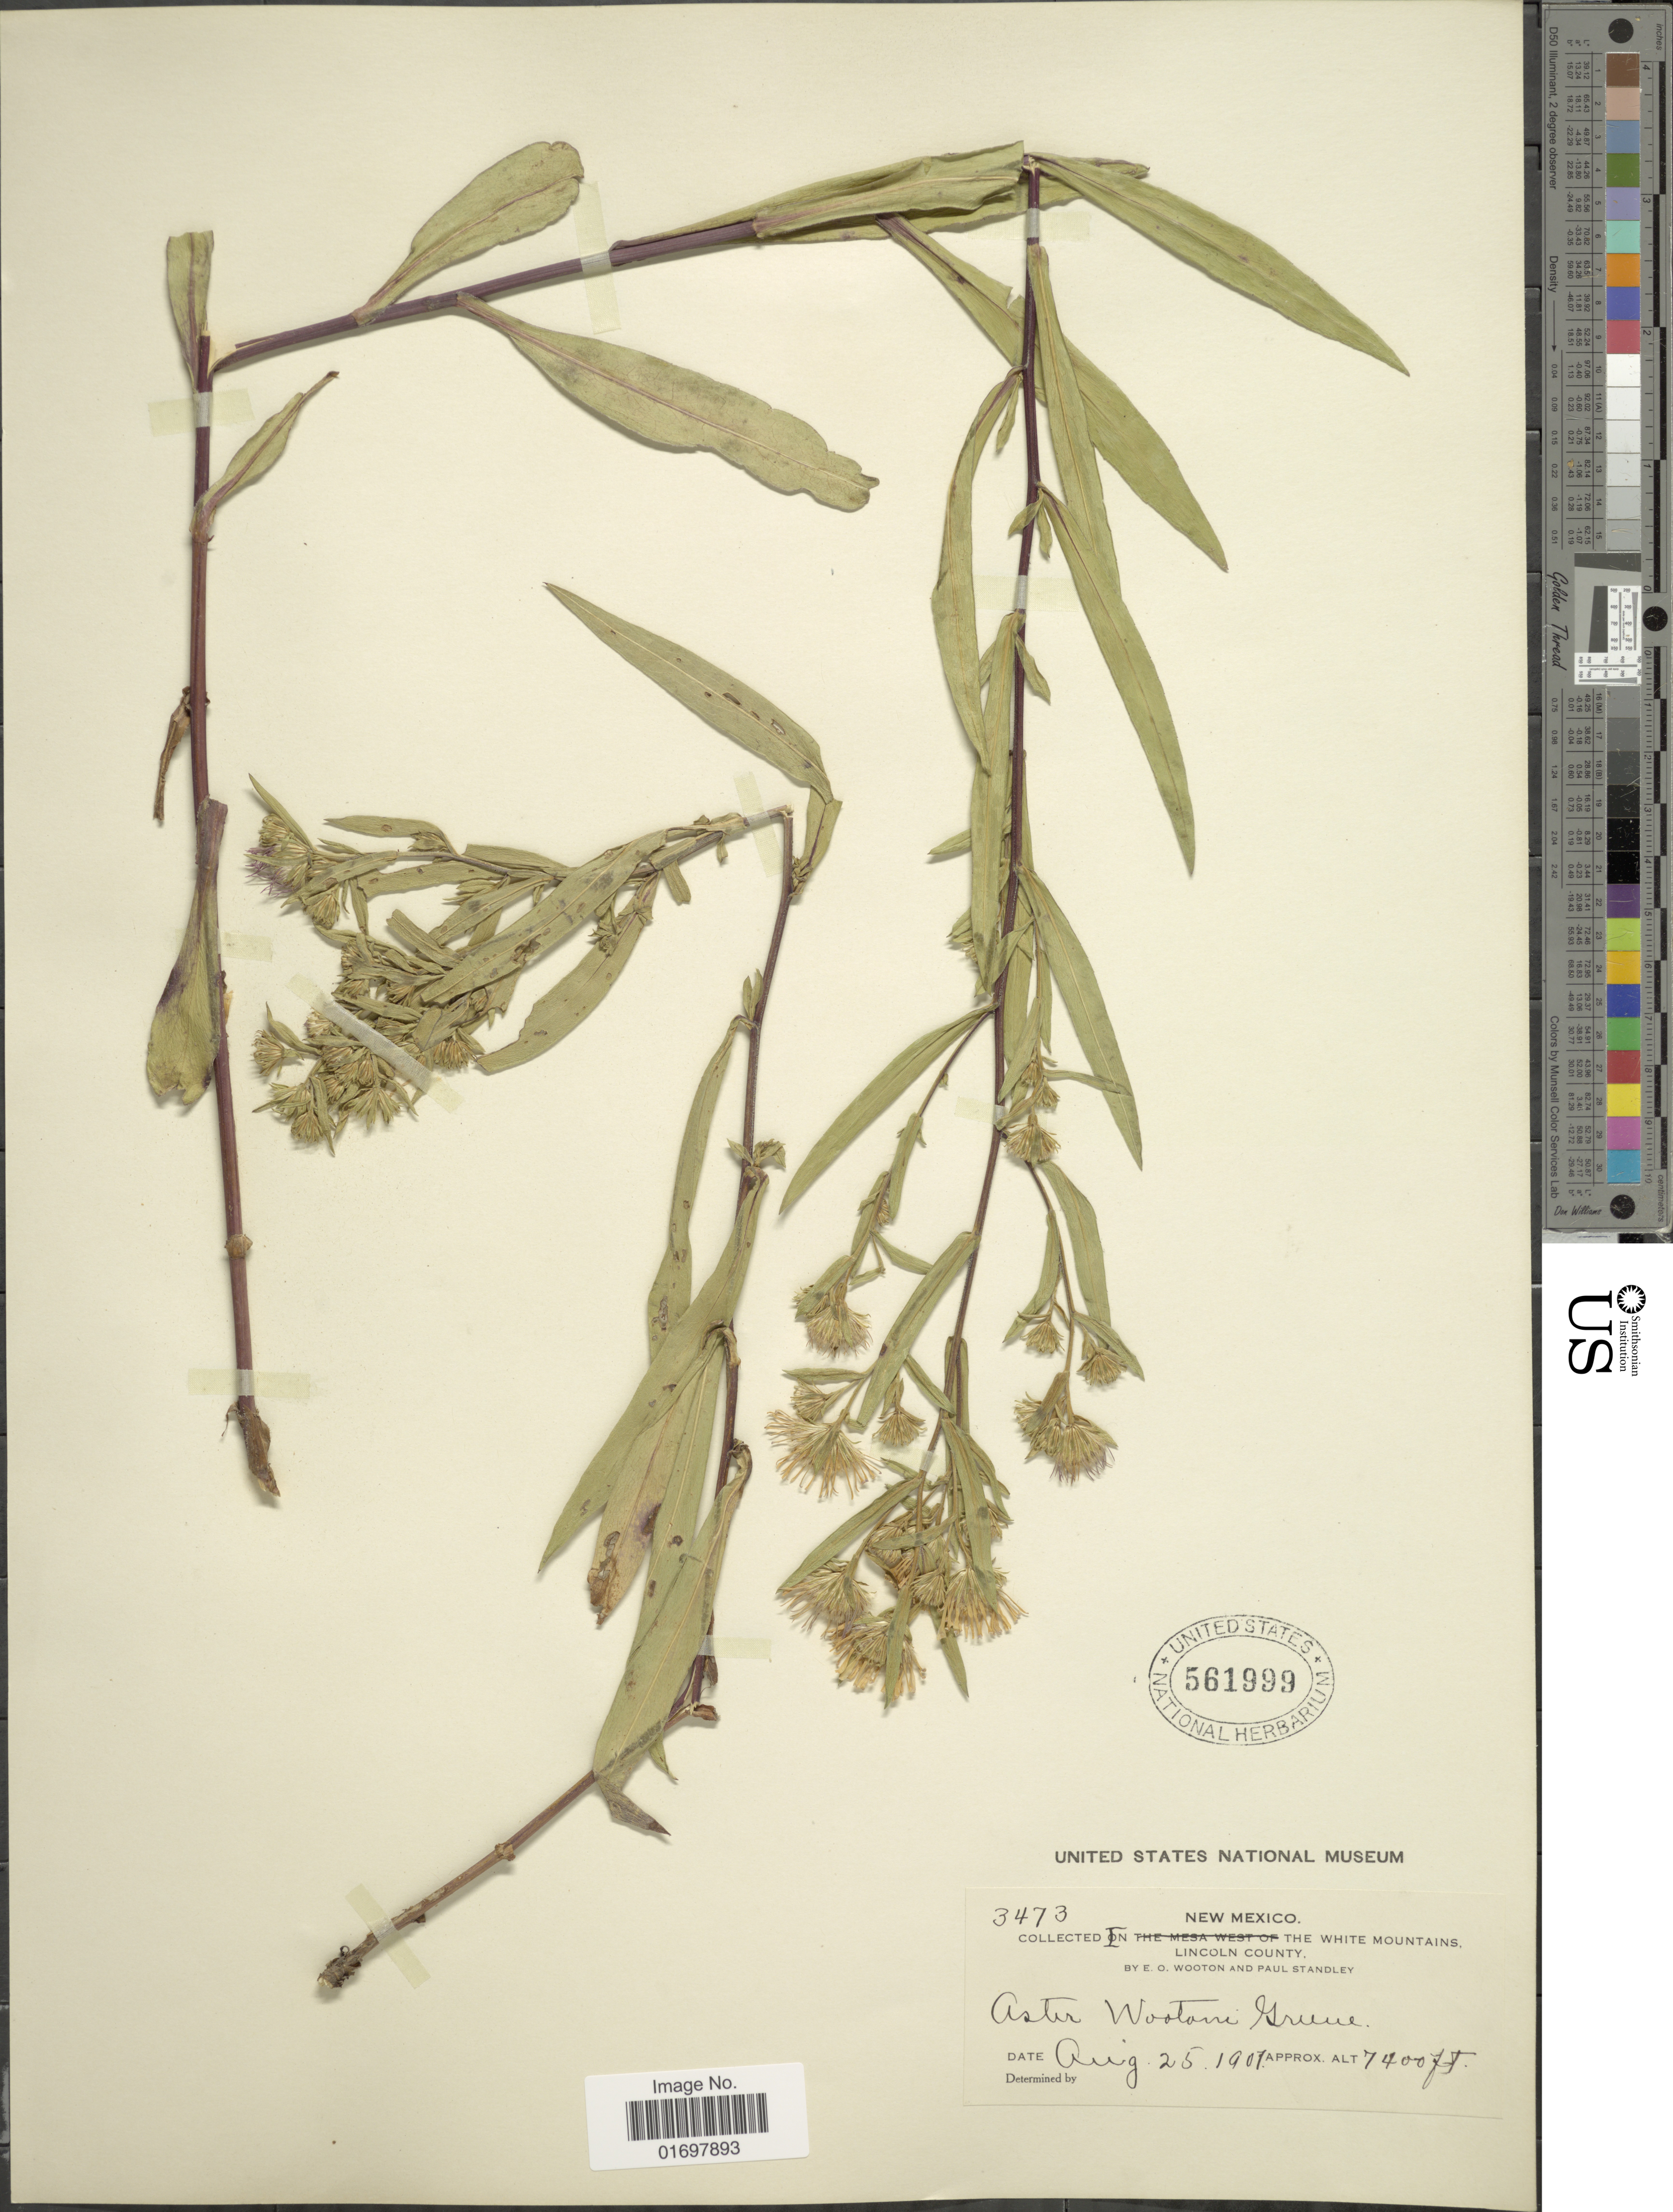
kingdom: Plantae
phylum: Tracheophyta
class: Magnoliopsida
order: Asterales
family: Asteraceae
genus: Symphyotrichum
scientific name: Symphyotrichum lanceolatum var. hesperium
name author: (A. Gray) G.L. Nesom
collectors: E. O. Wooton & P. C. Standley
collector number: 3473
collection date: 1907-08-25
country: United States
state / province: New Mexico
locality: New Mexico. White Mountains, Lincoln County.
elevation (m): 2256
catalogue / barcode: US 561999